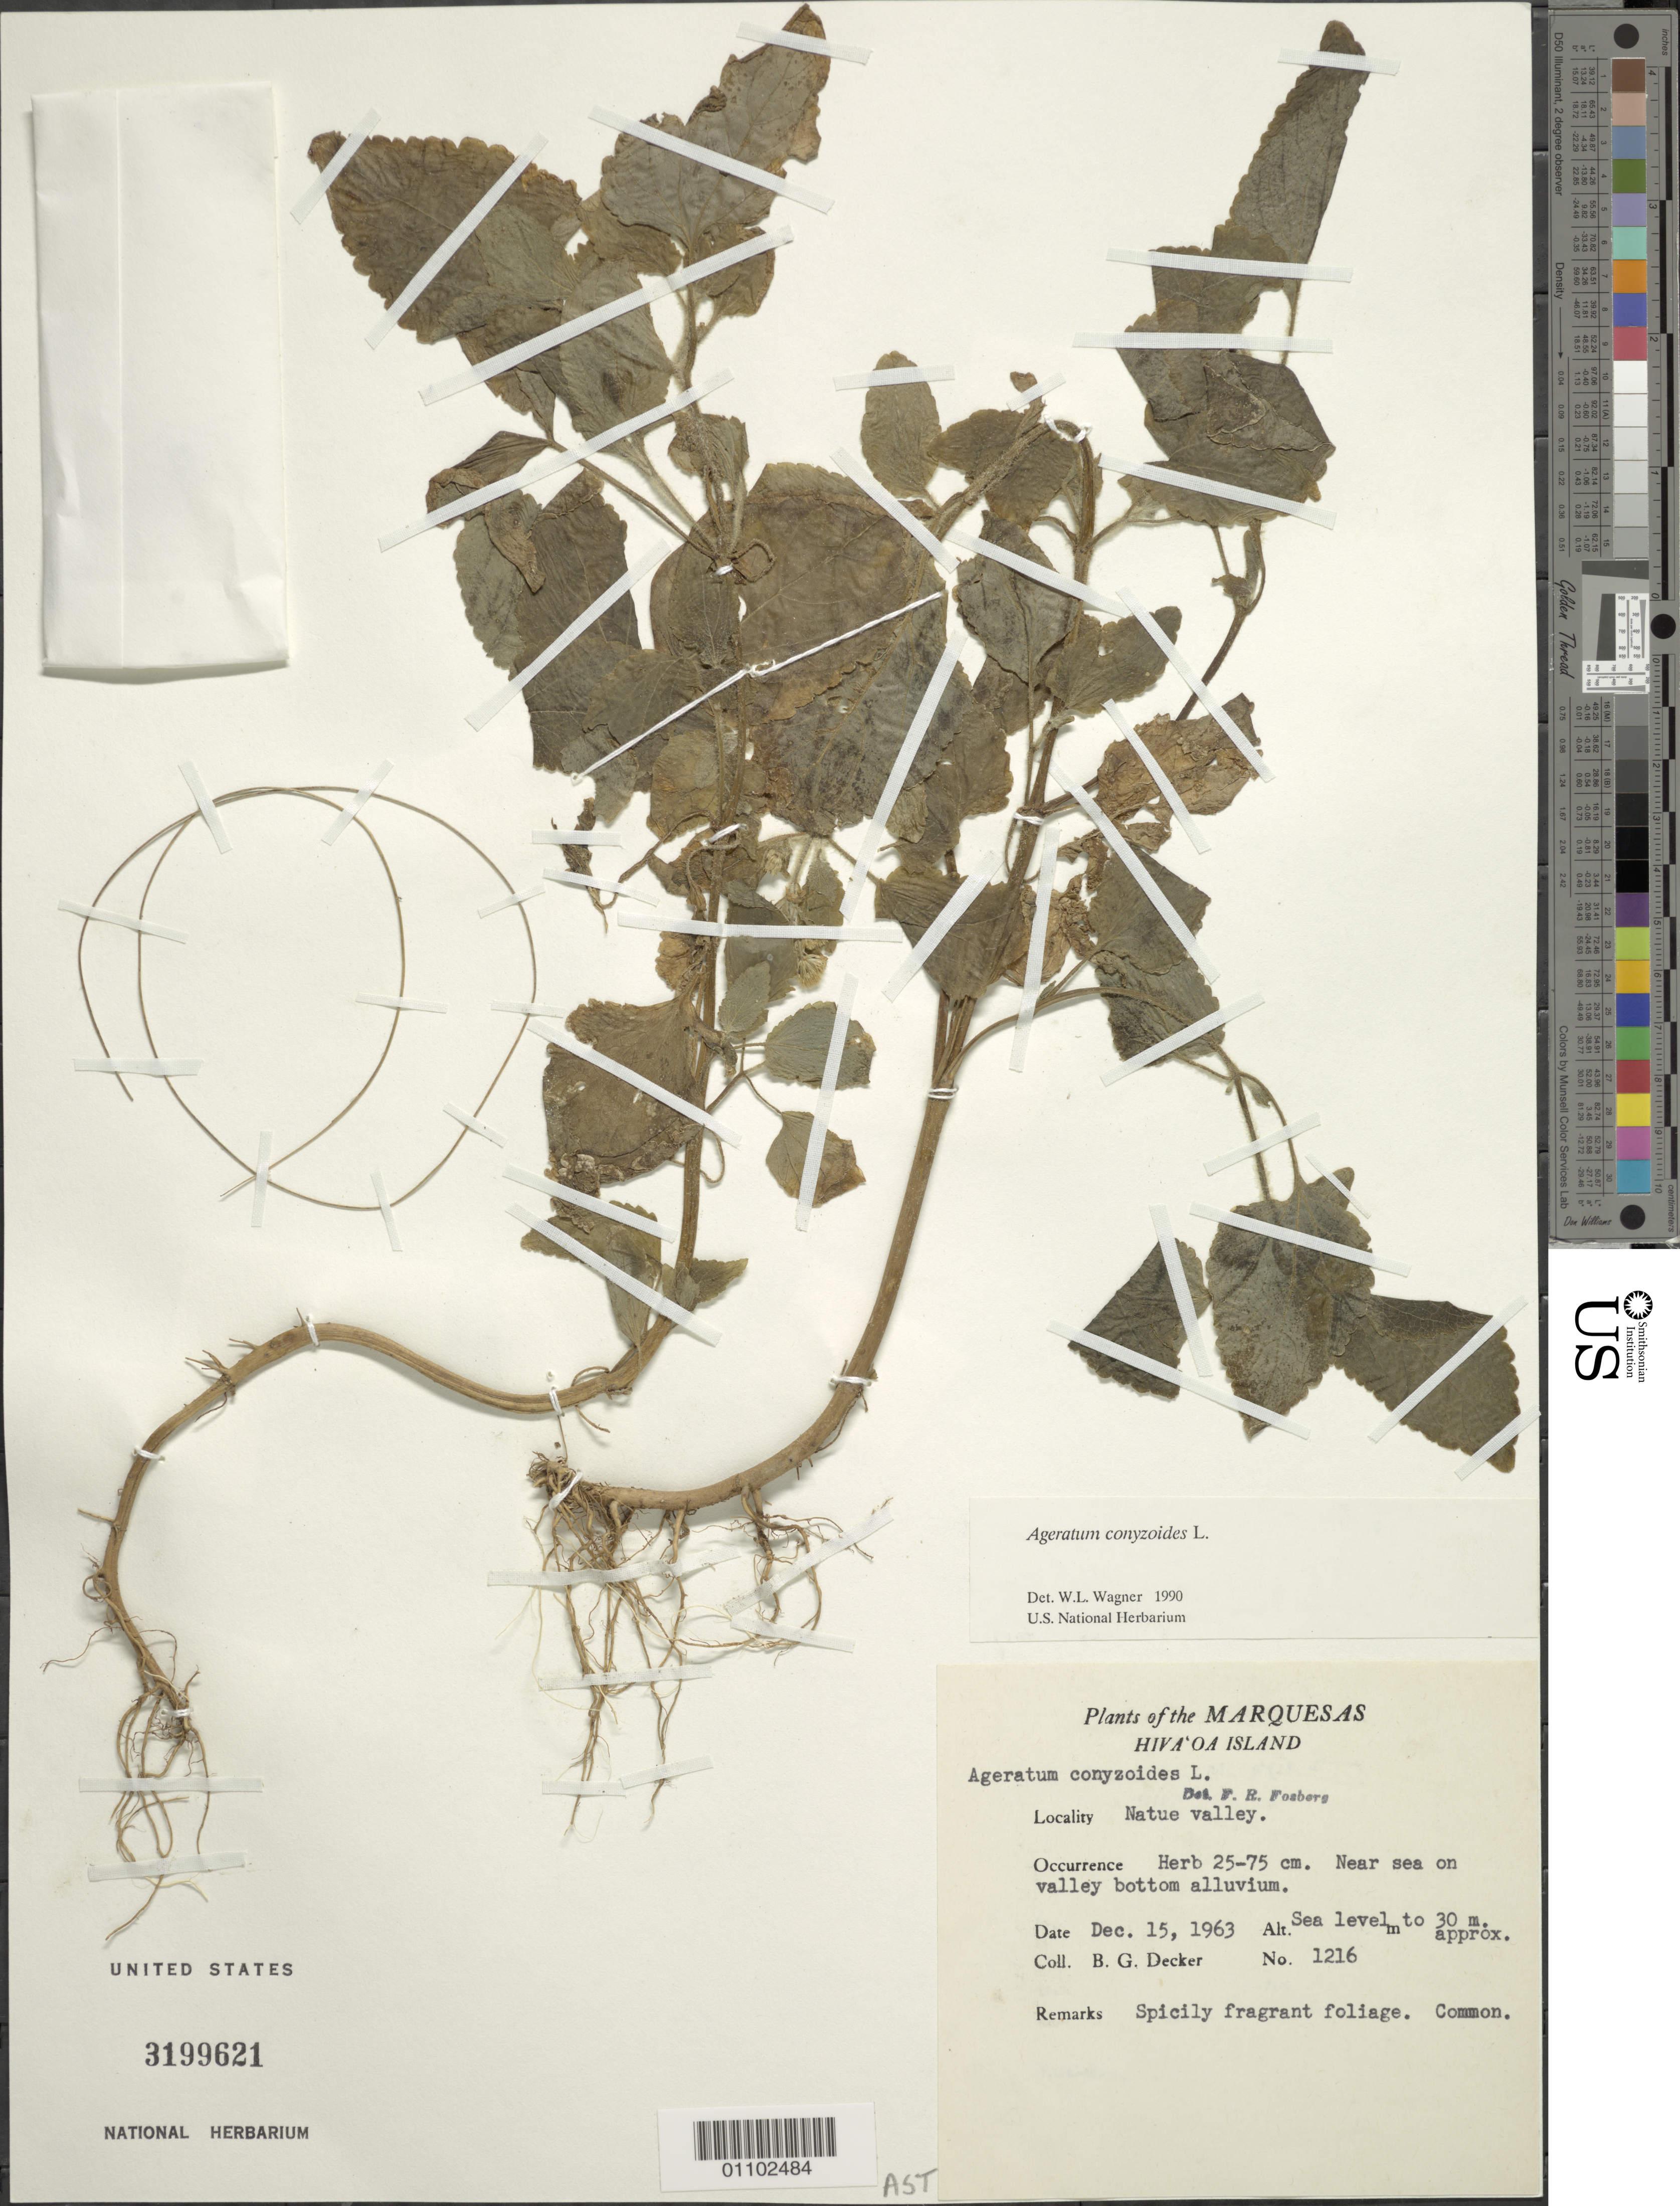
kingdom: Plantae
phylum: Tracheophyta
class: Magnoliopsida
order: Asterales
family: Asteraceae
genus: Ageratum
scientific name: Ageratum conyzoides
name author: L.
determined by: Wagner, W. L., (BOT), Smithsonian Institution - National Museum of Natural History (UNITED STATES)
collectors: B. G. Decker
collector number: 1216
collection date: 1963-12-15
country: French Polynesia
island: Hiva Oa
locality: Natue Valley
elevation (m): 0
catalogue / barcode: US 3199621